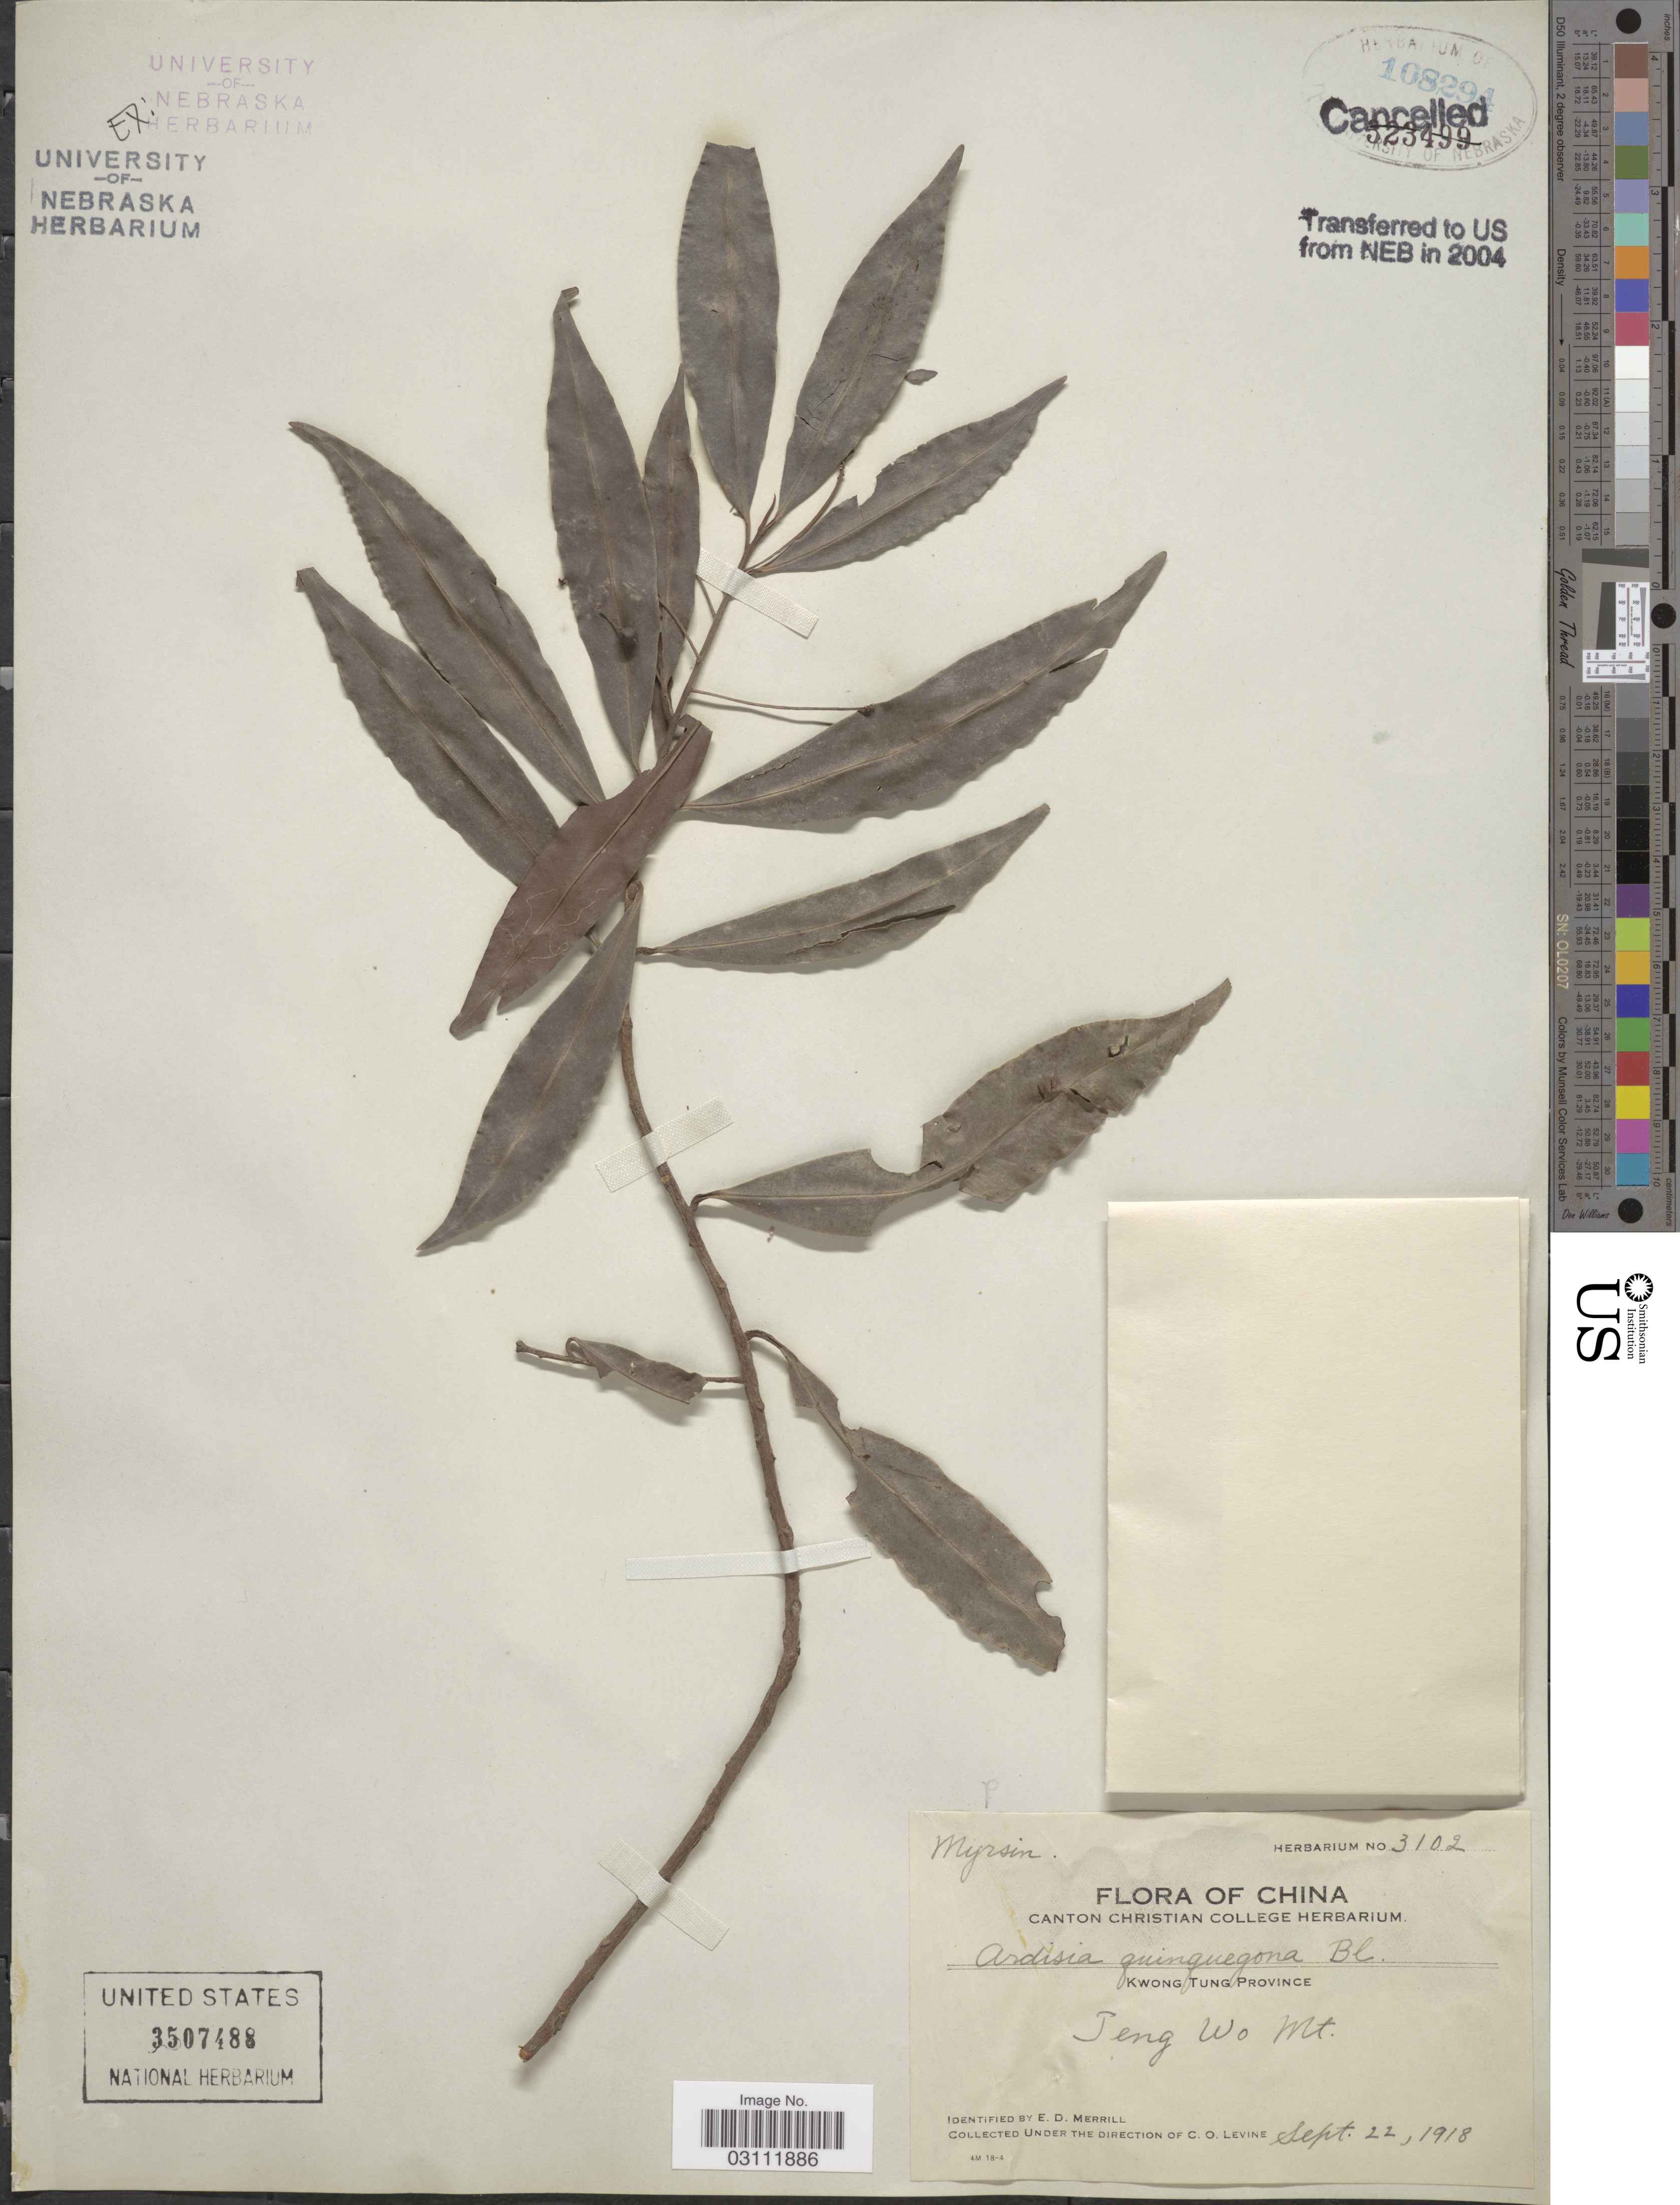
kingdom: Plantae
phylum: Tracheophyta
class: Magnoliopsida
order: Ericales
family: Primulaceae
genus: Ardisia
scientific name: Ardisia quinquegona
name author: Blume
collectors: C. O. Levine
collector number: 3102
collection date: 1918-09-22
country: China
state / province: Guangdong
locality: Kwong Tung Province. Teng Wo Mt.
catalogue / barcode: US 3507488